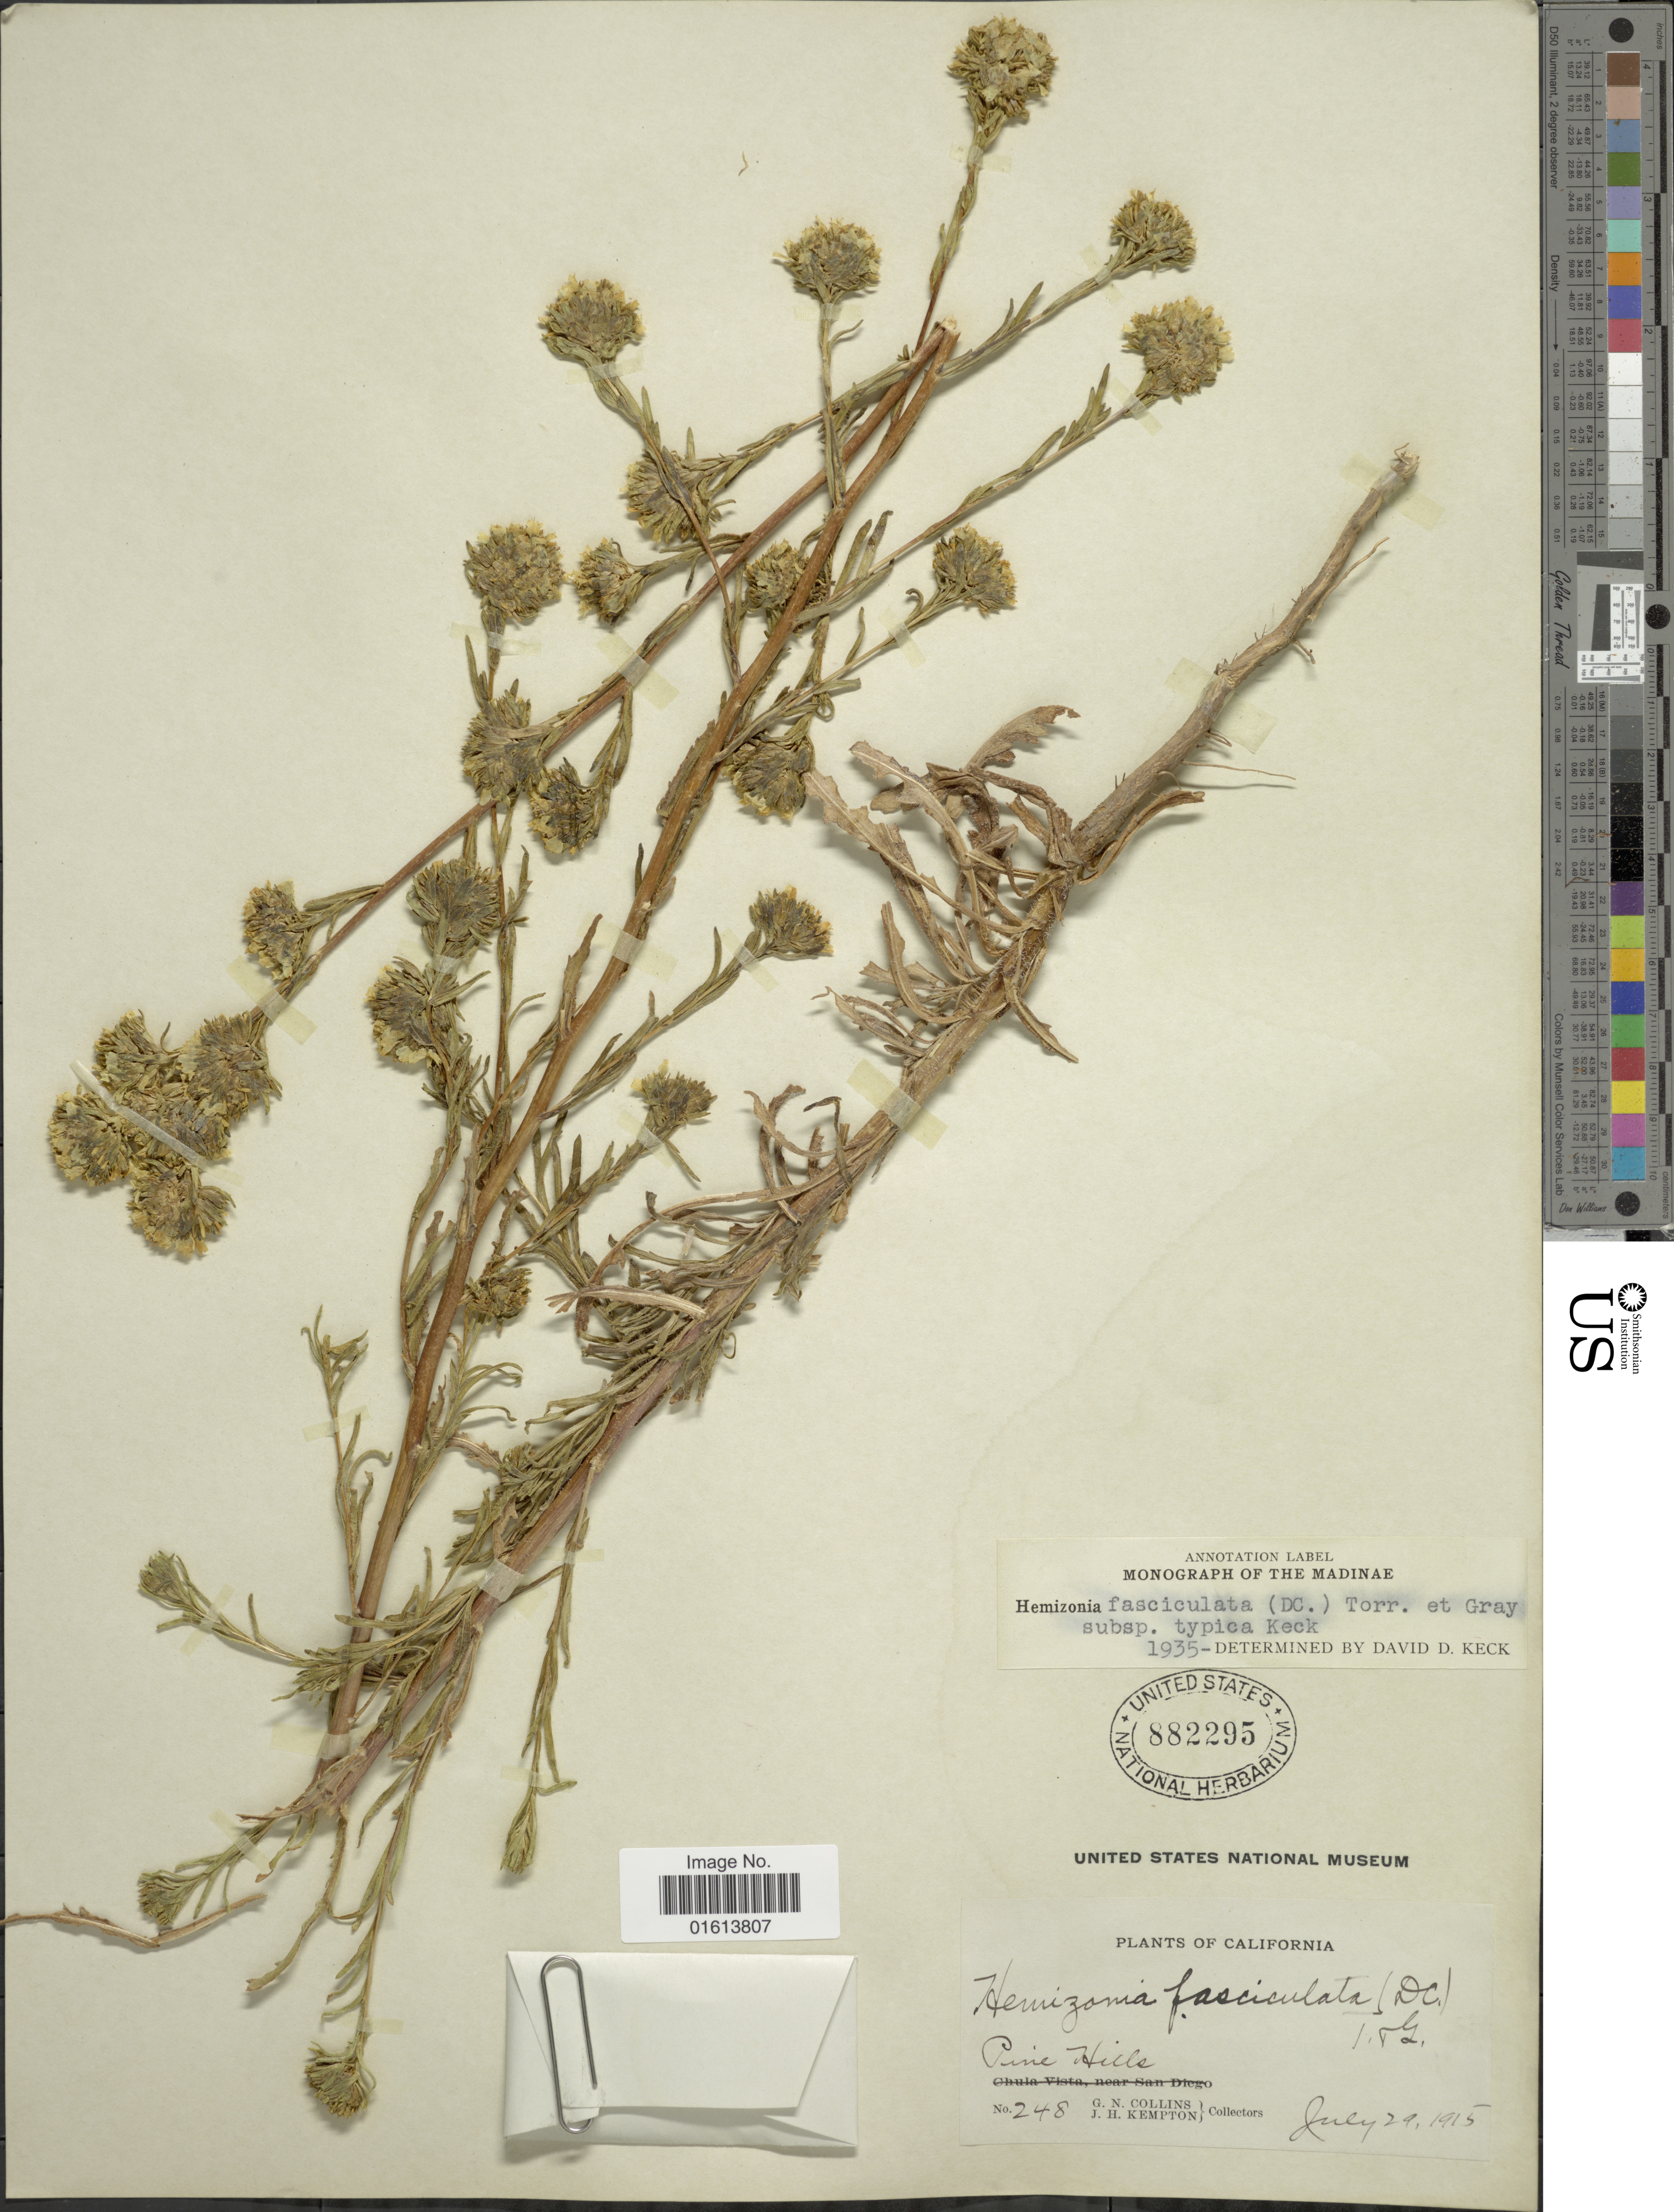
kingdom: Plantae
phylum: Tracheophyta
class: Magnoliopsida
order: Asterales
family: Asteraceae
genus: Deinandra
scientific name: Deinandra fasciculata subsp. fasciculata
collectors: G. Collins & J. H. Kempton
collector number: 248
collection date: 1915-07-29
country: United States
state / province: California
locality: California. Pine Hills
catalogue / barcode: US 882295